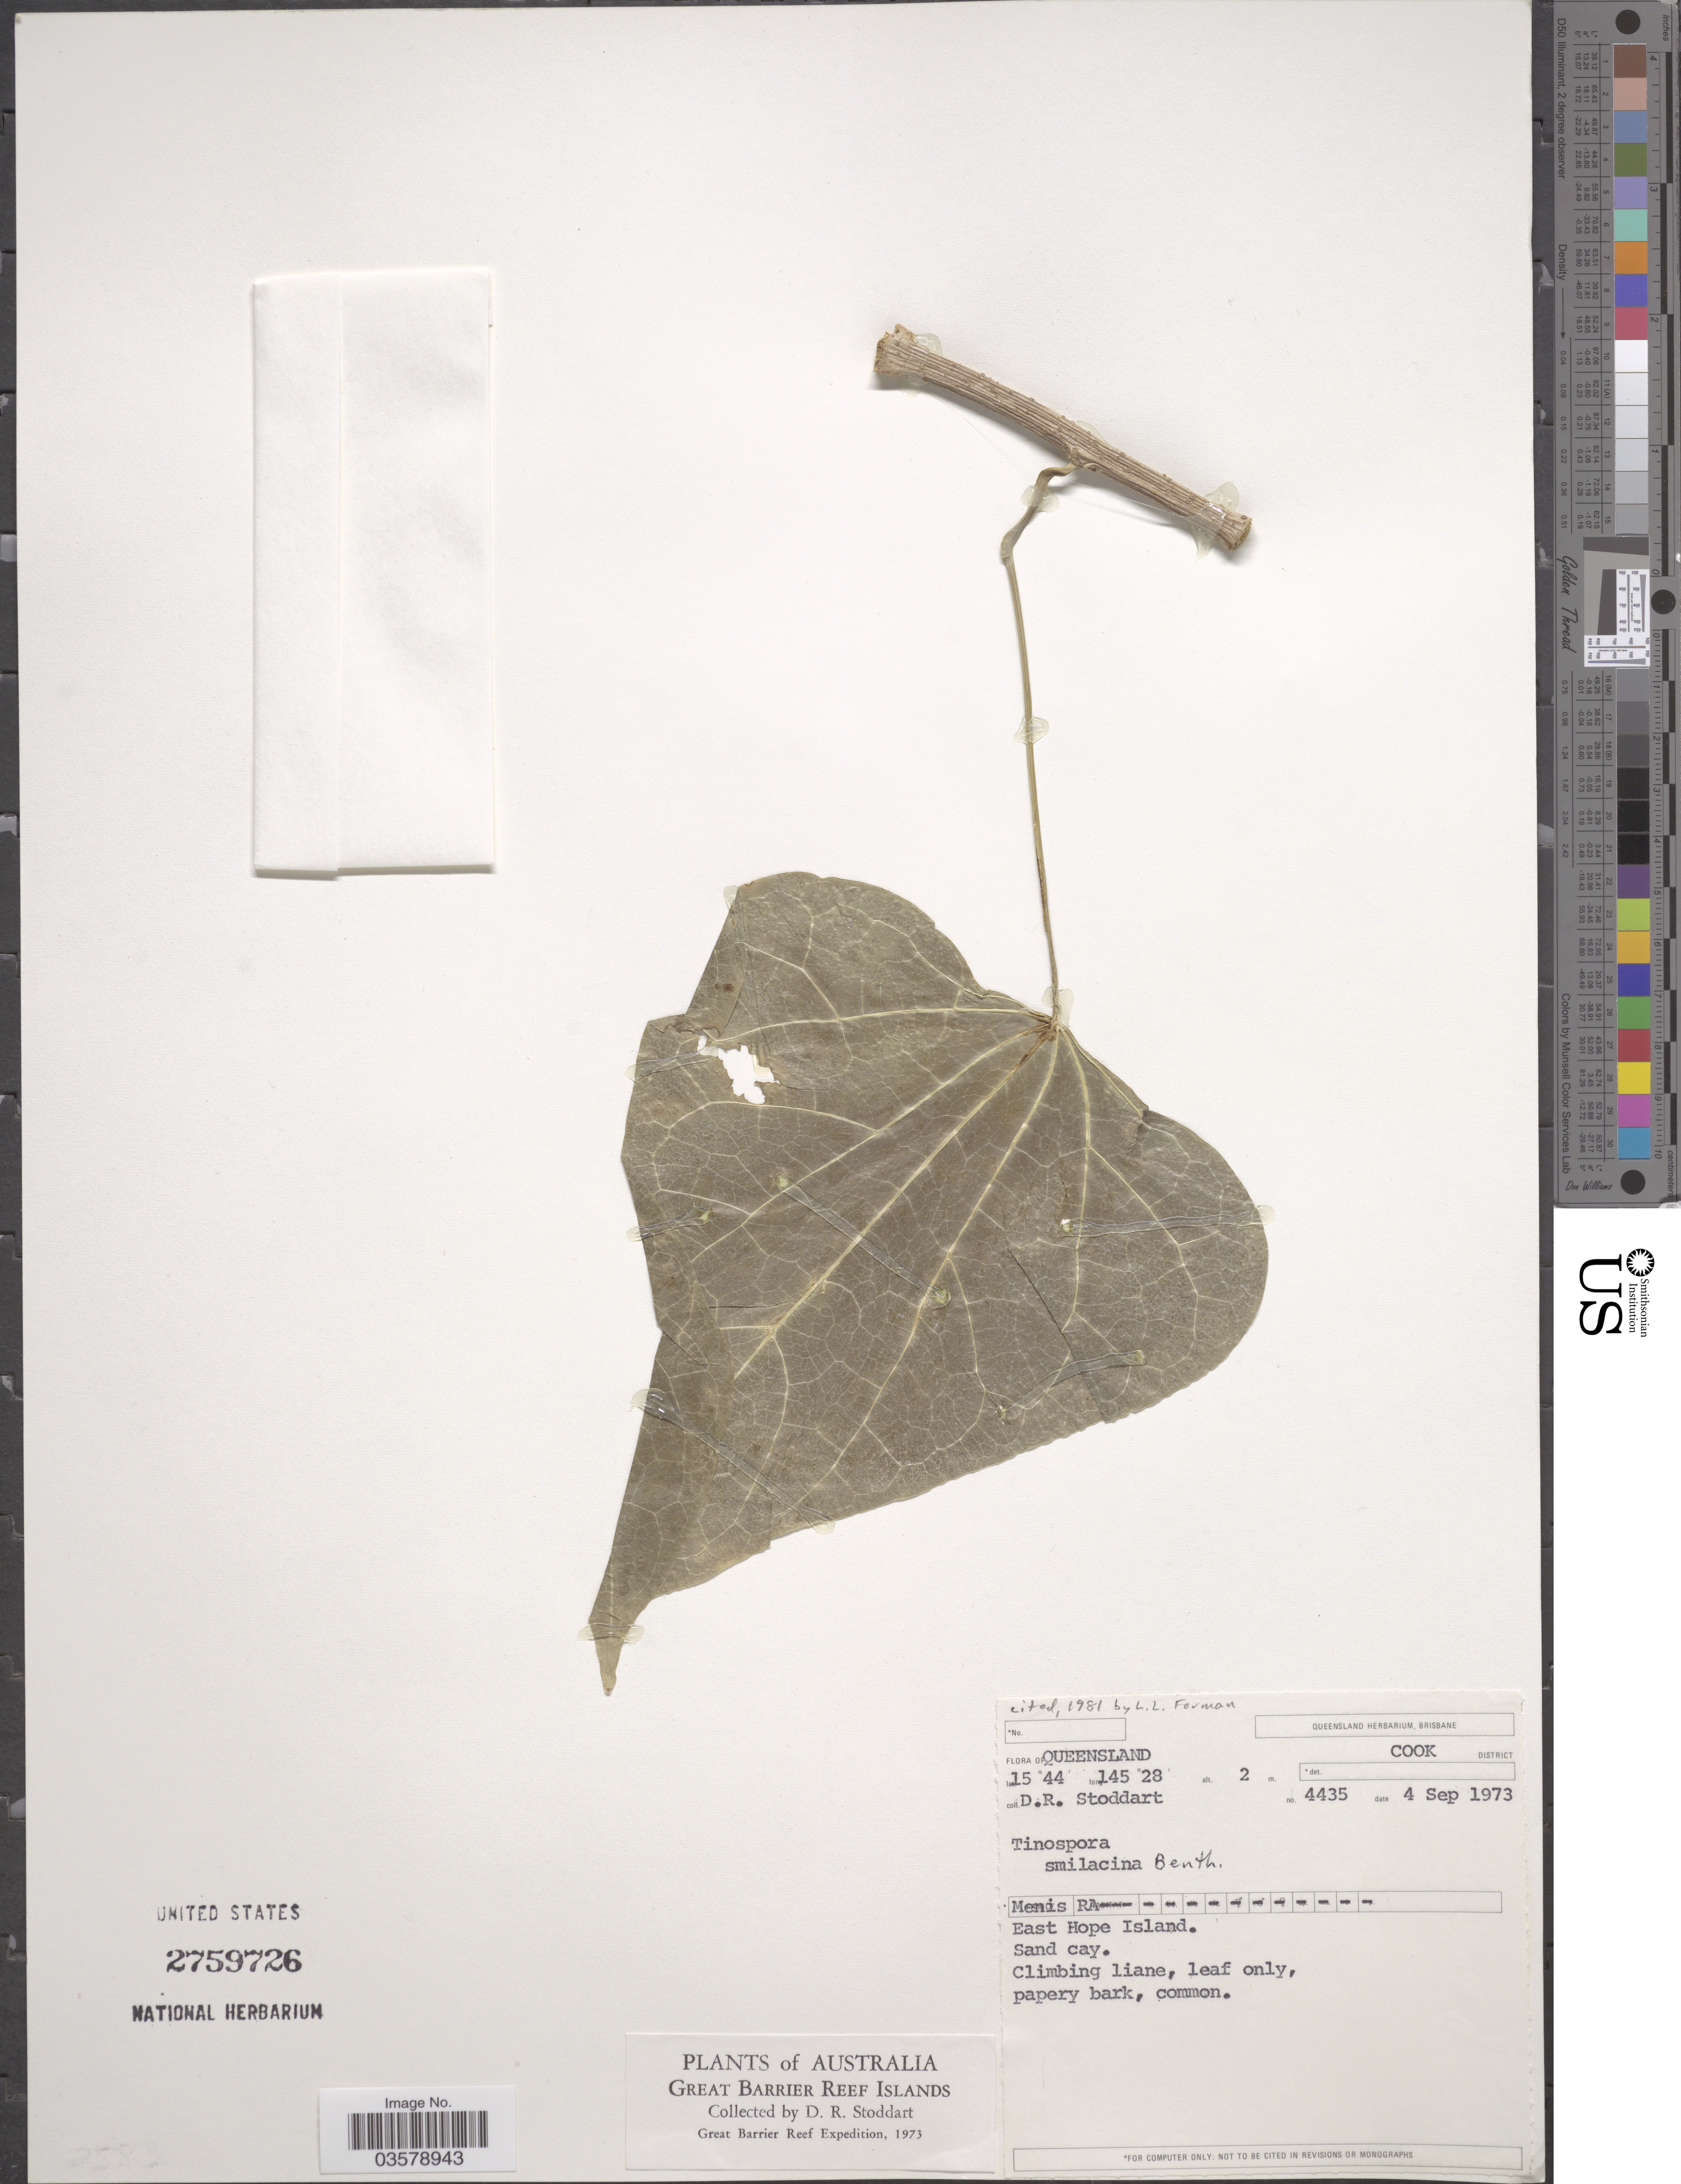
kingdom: Plantae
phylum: Tracheophyta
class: Magnoliopsida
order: Ranunculales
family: Menispermaceae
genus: Tinospora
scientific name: Tinospora smilacina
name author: Benth.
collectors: D. R. Stoddart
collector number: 4435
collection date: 1973-09-04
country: Australia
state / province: Queensland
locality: Great Barrier Reef Islands. Cook District. East Hope Island.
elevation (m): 2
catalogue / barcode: US 2759726